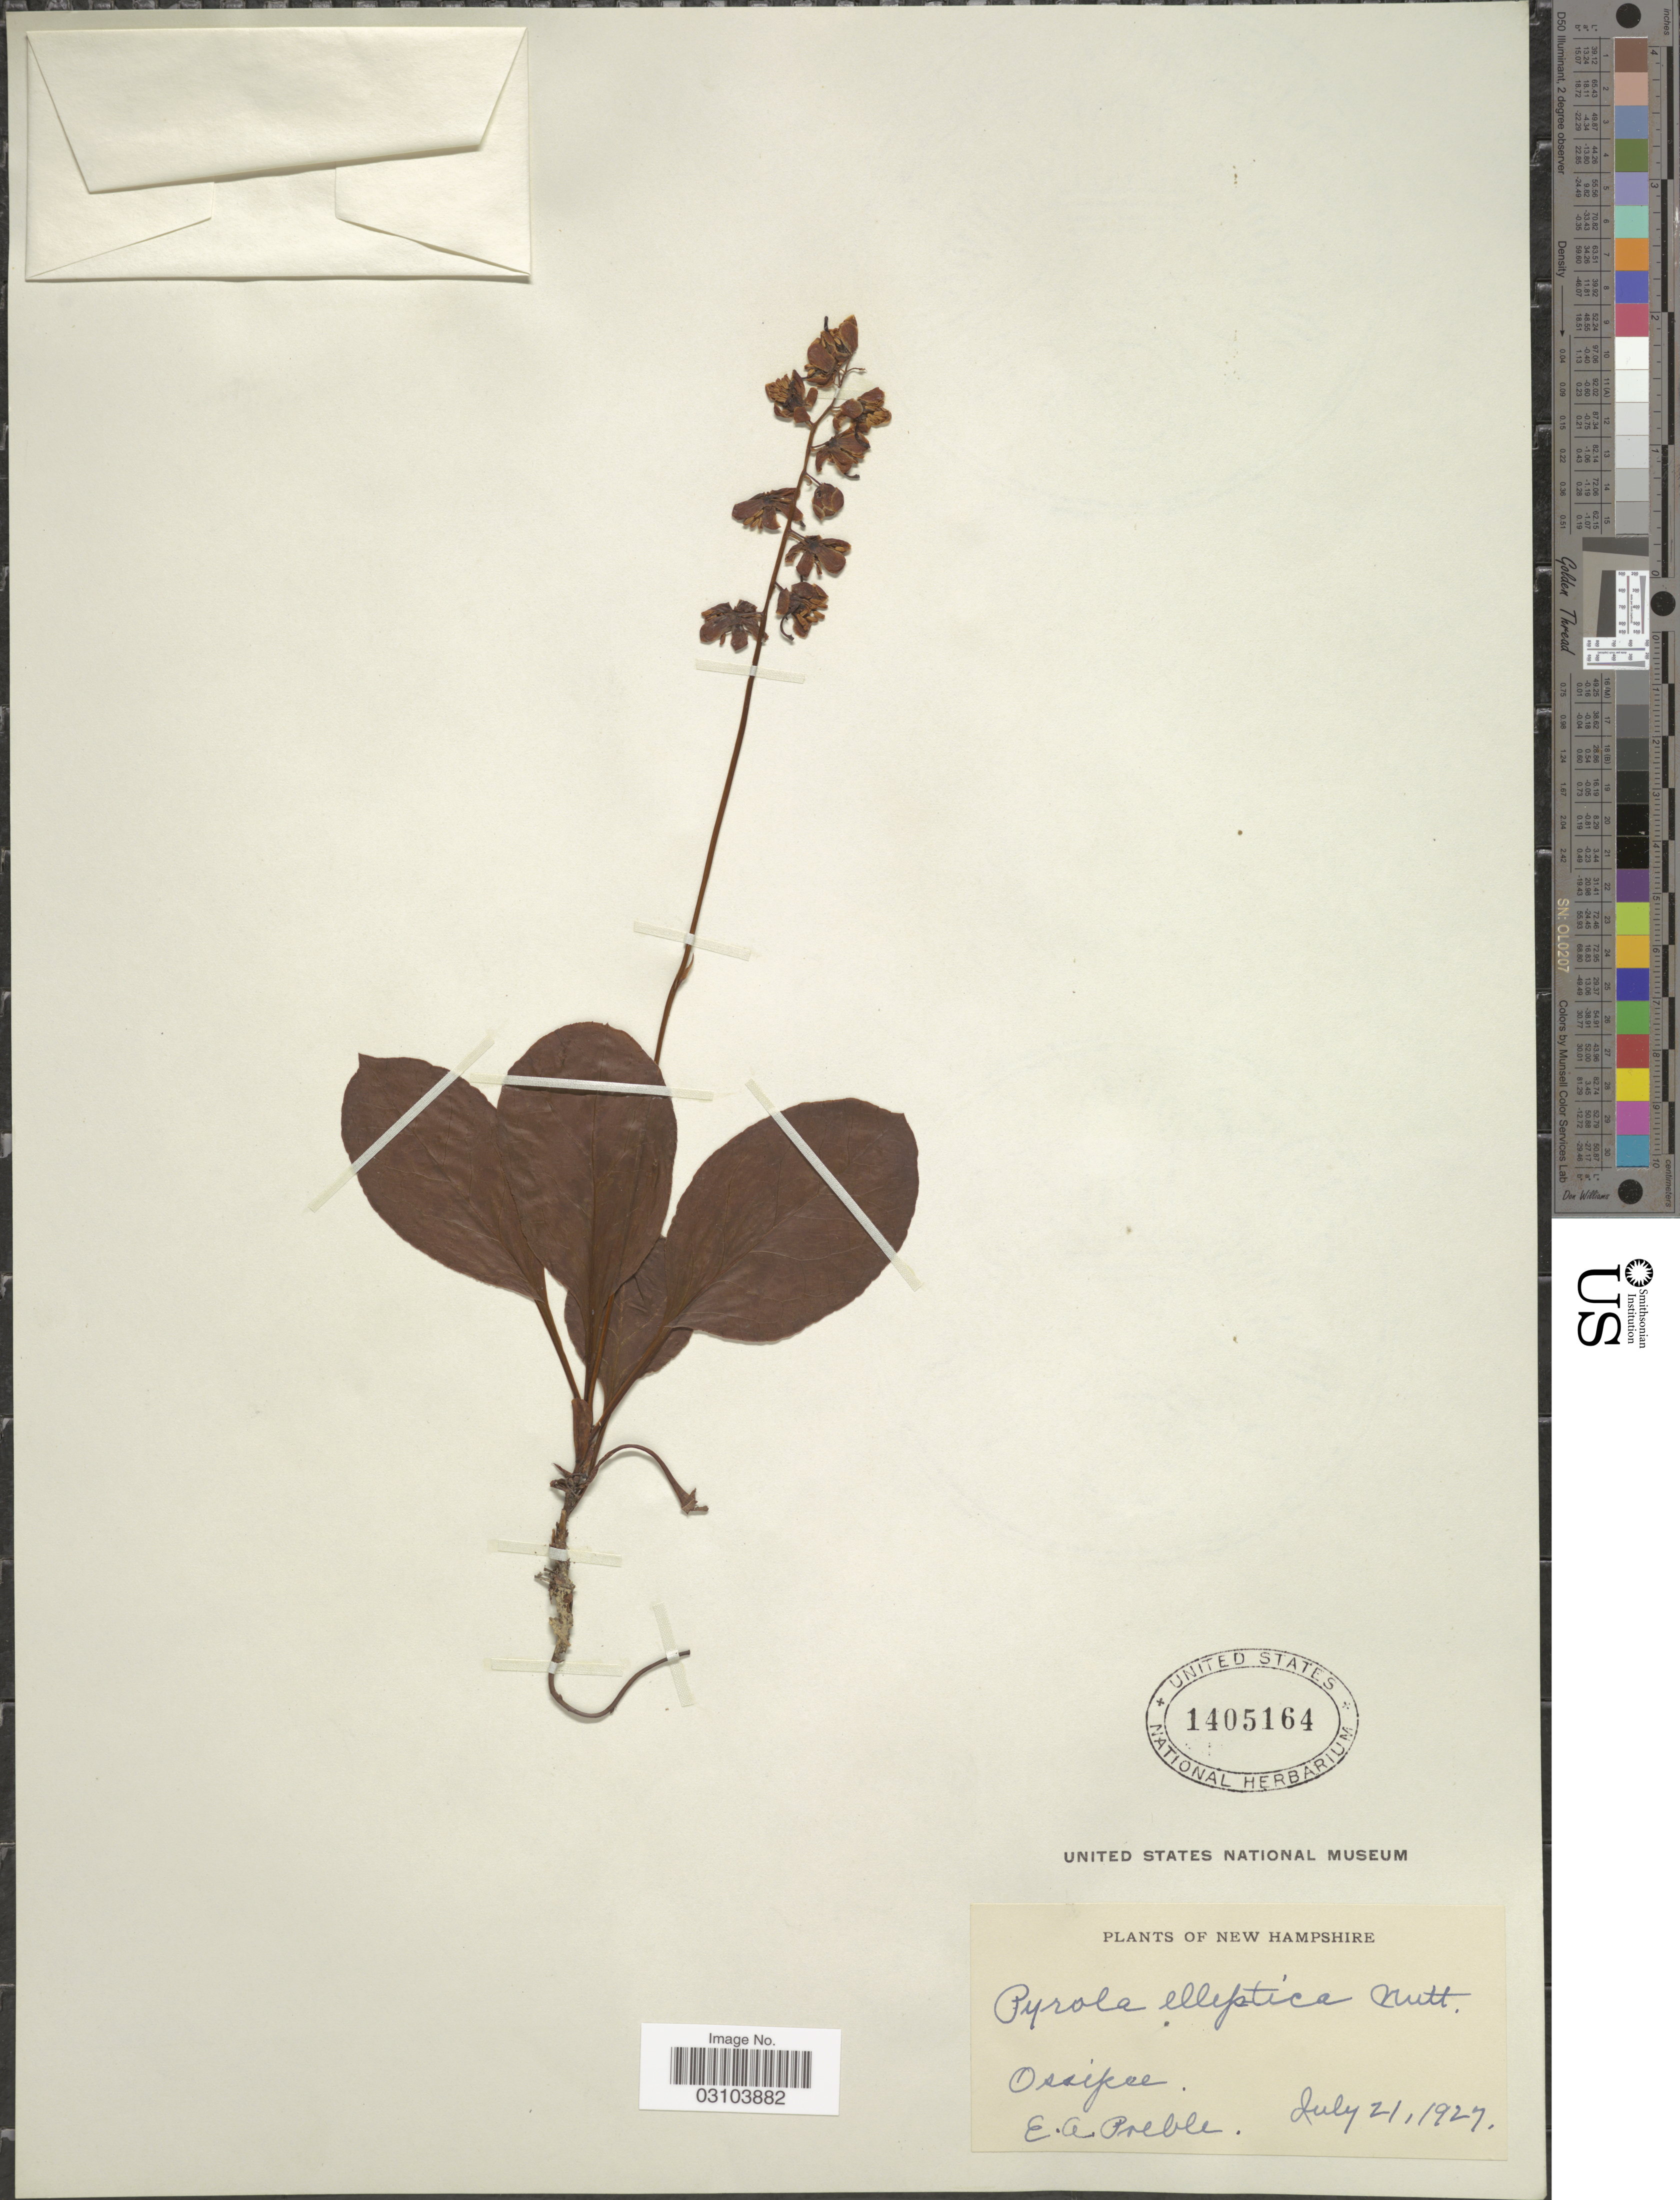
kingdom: Plantae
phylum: Tracheophyta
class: Magnoliopsida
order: Ericales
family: Ericaceae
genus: Pyrola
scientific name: Pyrola elliptica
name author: Nutt.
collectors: E. Preble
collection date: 1927-07-21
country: United States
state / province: New Hampshire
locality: Ossipee.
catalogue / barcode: US 1405164